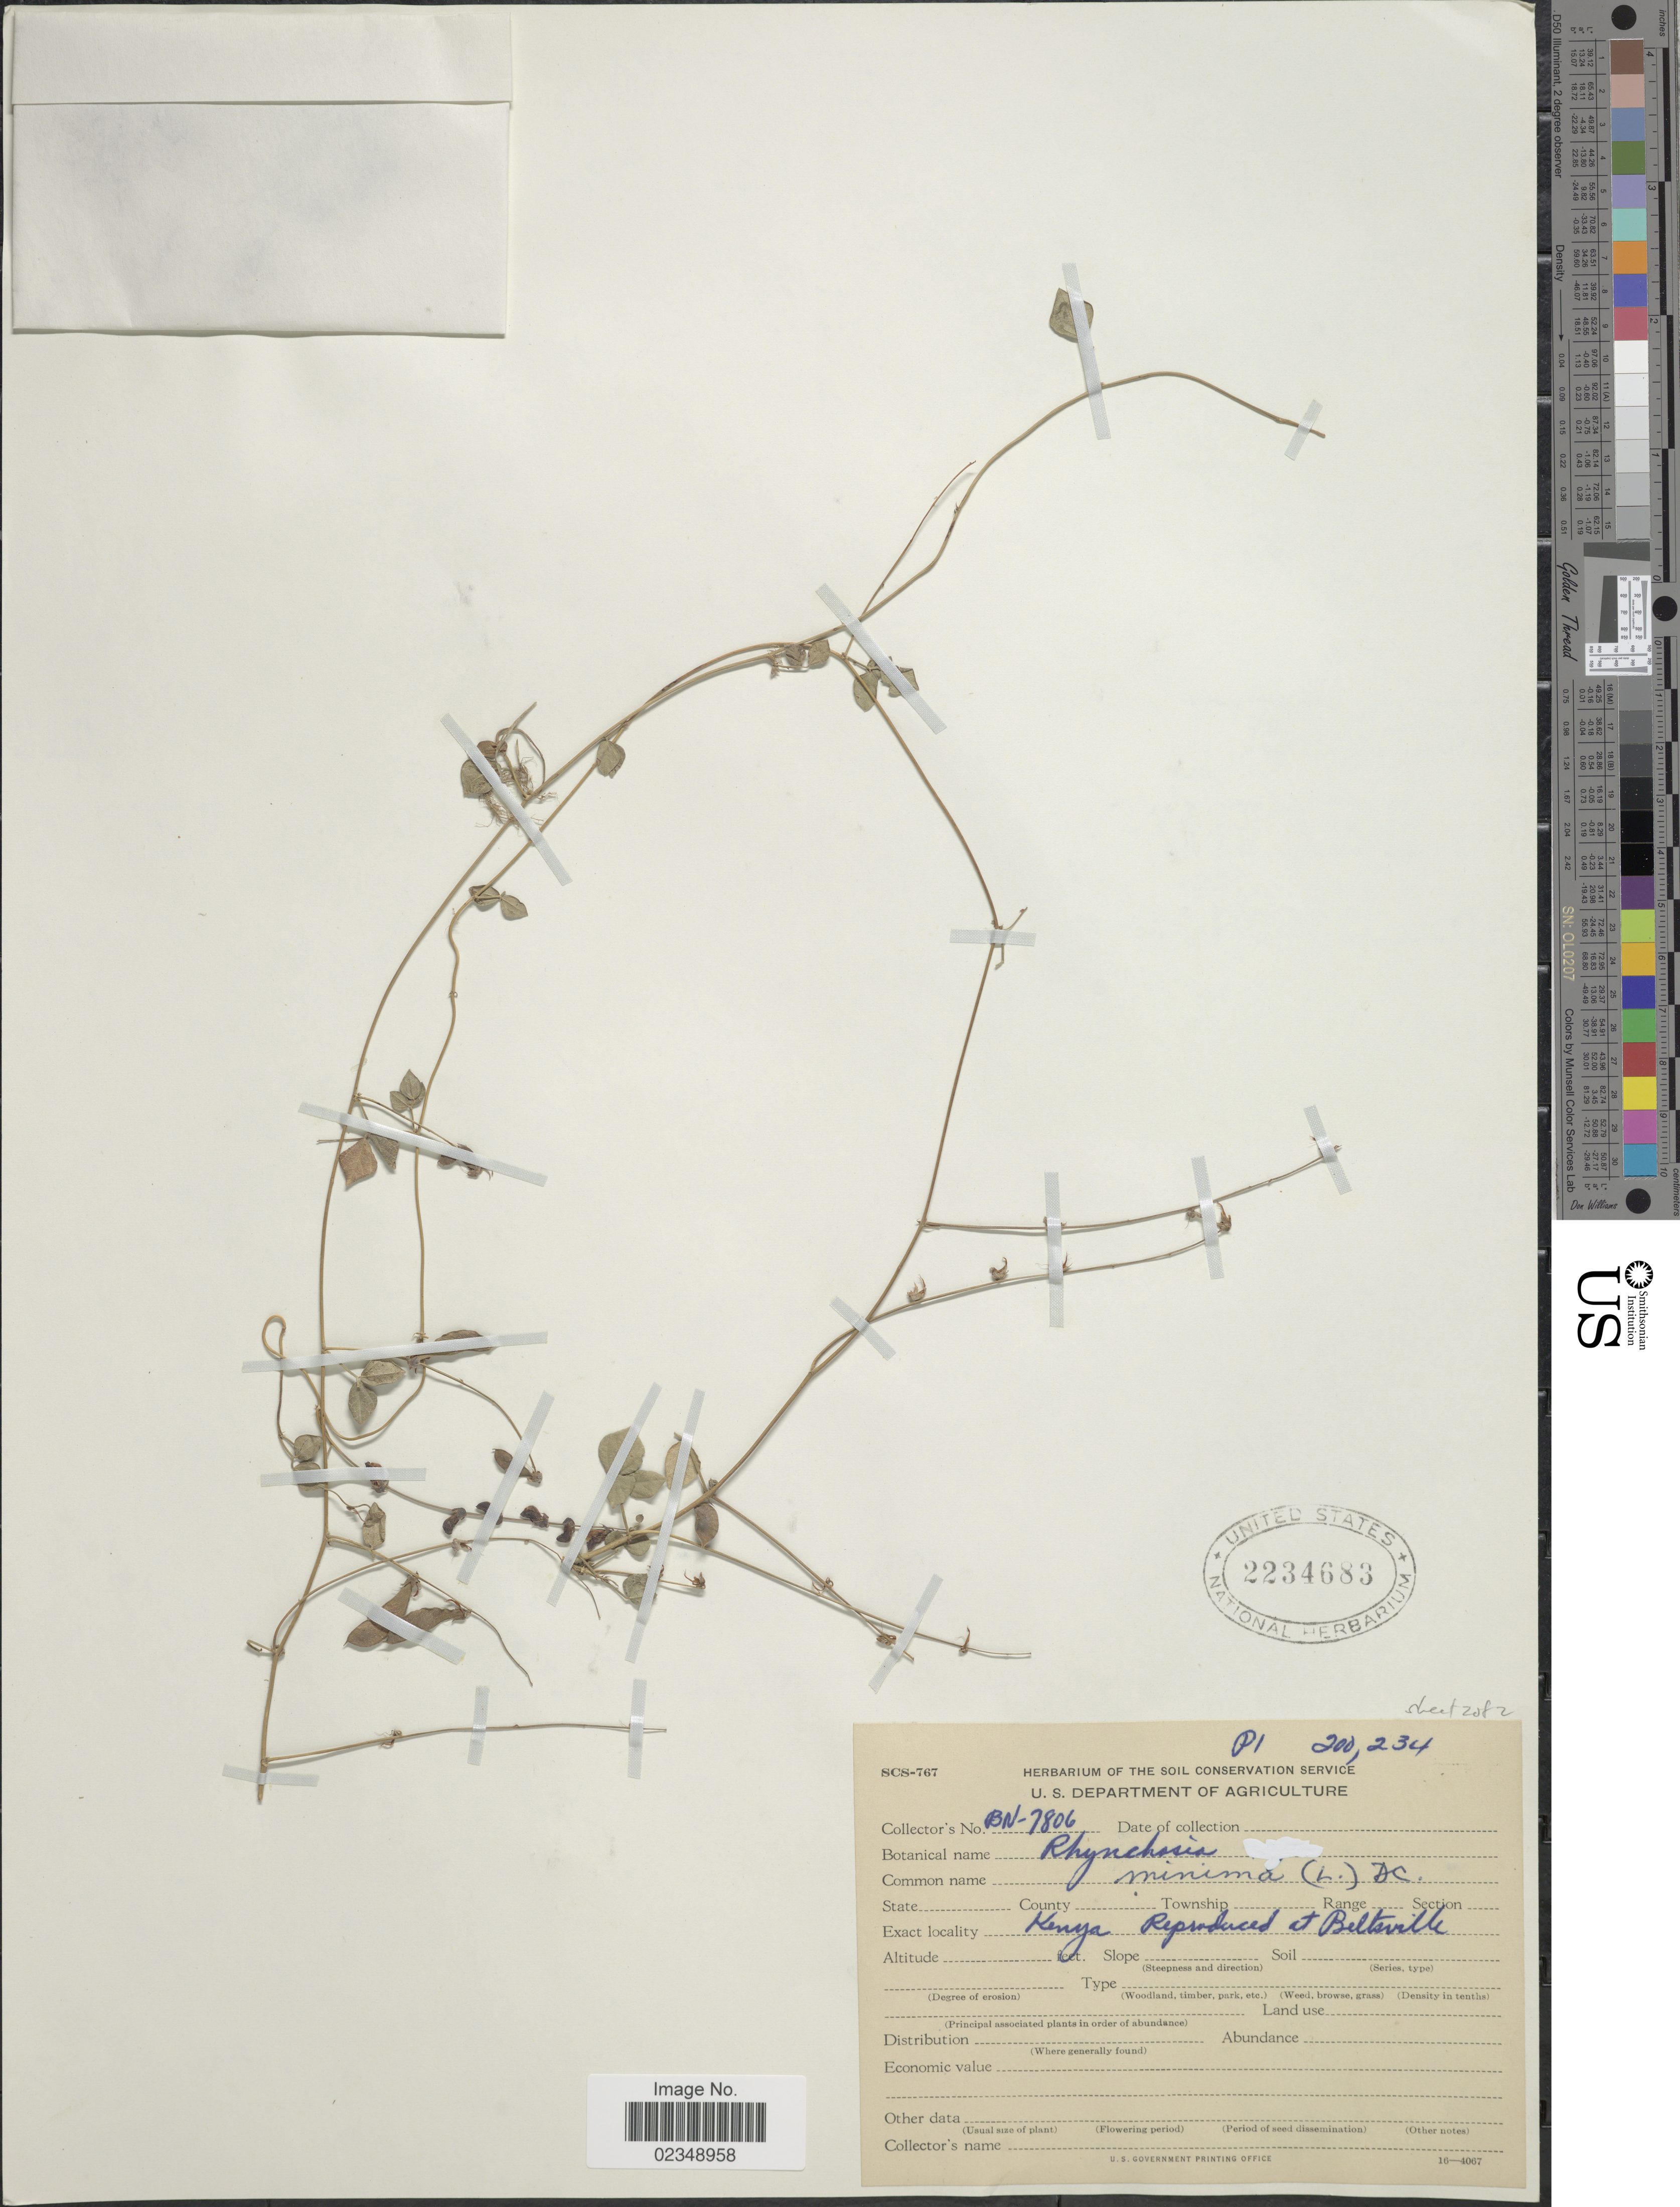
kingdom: Plantae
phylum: Tracheophyta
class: Magnoliopsida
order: Fabales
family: Fabaceae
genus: Rhynchosia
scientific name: Rhynchosia minima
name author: (L.) DC.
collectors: ex herb. U. S. Department of Agriculture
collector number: BN-7806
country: Kenya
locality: Reproduced at Beltsville [unsure placement]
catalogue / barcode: US 2234683